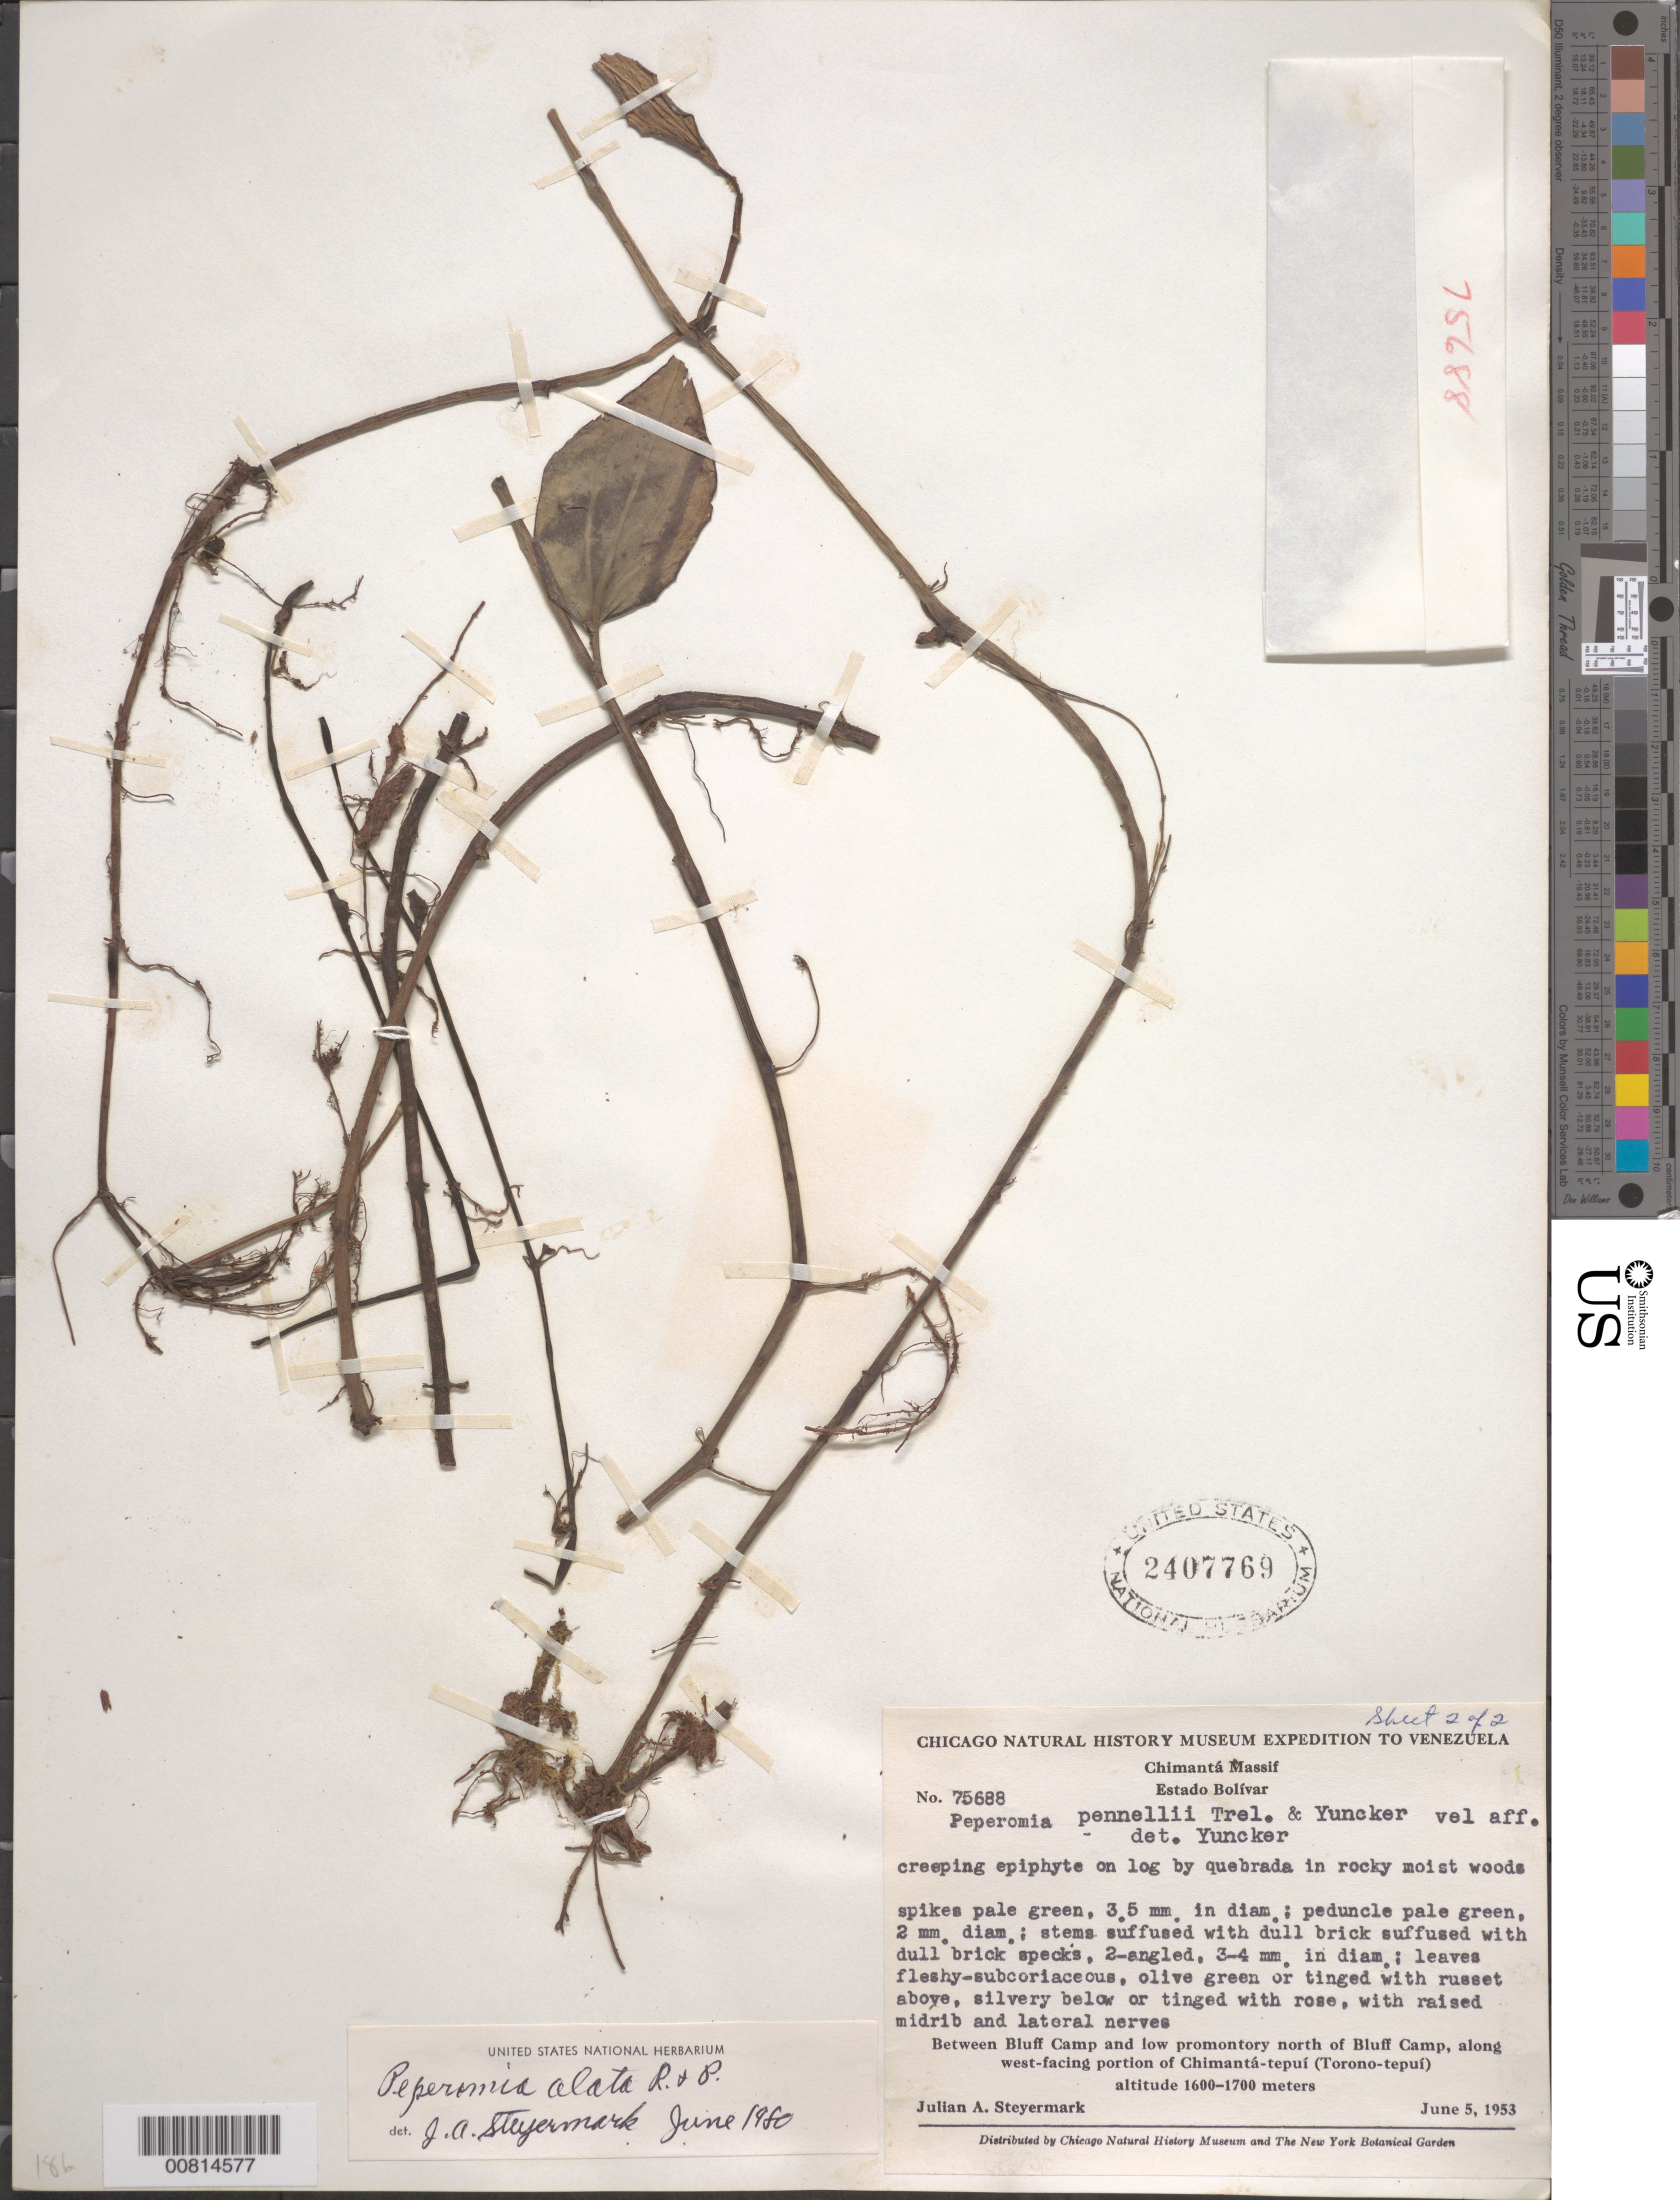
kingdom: Plantae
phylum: Tracheophyta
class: Magnoliopsida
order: Piperales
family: Piperaceae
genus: Peperomia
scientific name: Peperomia alata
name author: Ruiz & Pav.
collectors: J. Steyermark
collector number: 75688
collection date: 1953-06-05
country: Venezuela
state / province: Bolivar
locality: Chimantá Massif. Between Bluff Camp and low promontory north of Bluff Camp, along west-facing portion of Chimantá-tepuí (Torono-tepuí).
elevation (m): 1600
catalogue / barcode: US 2407769